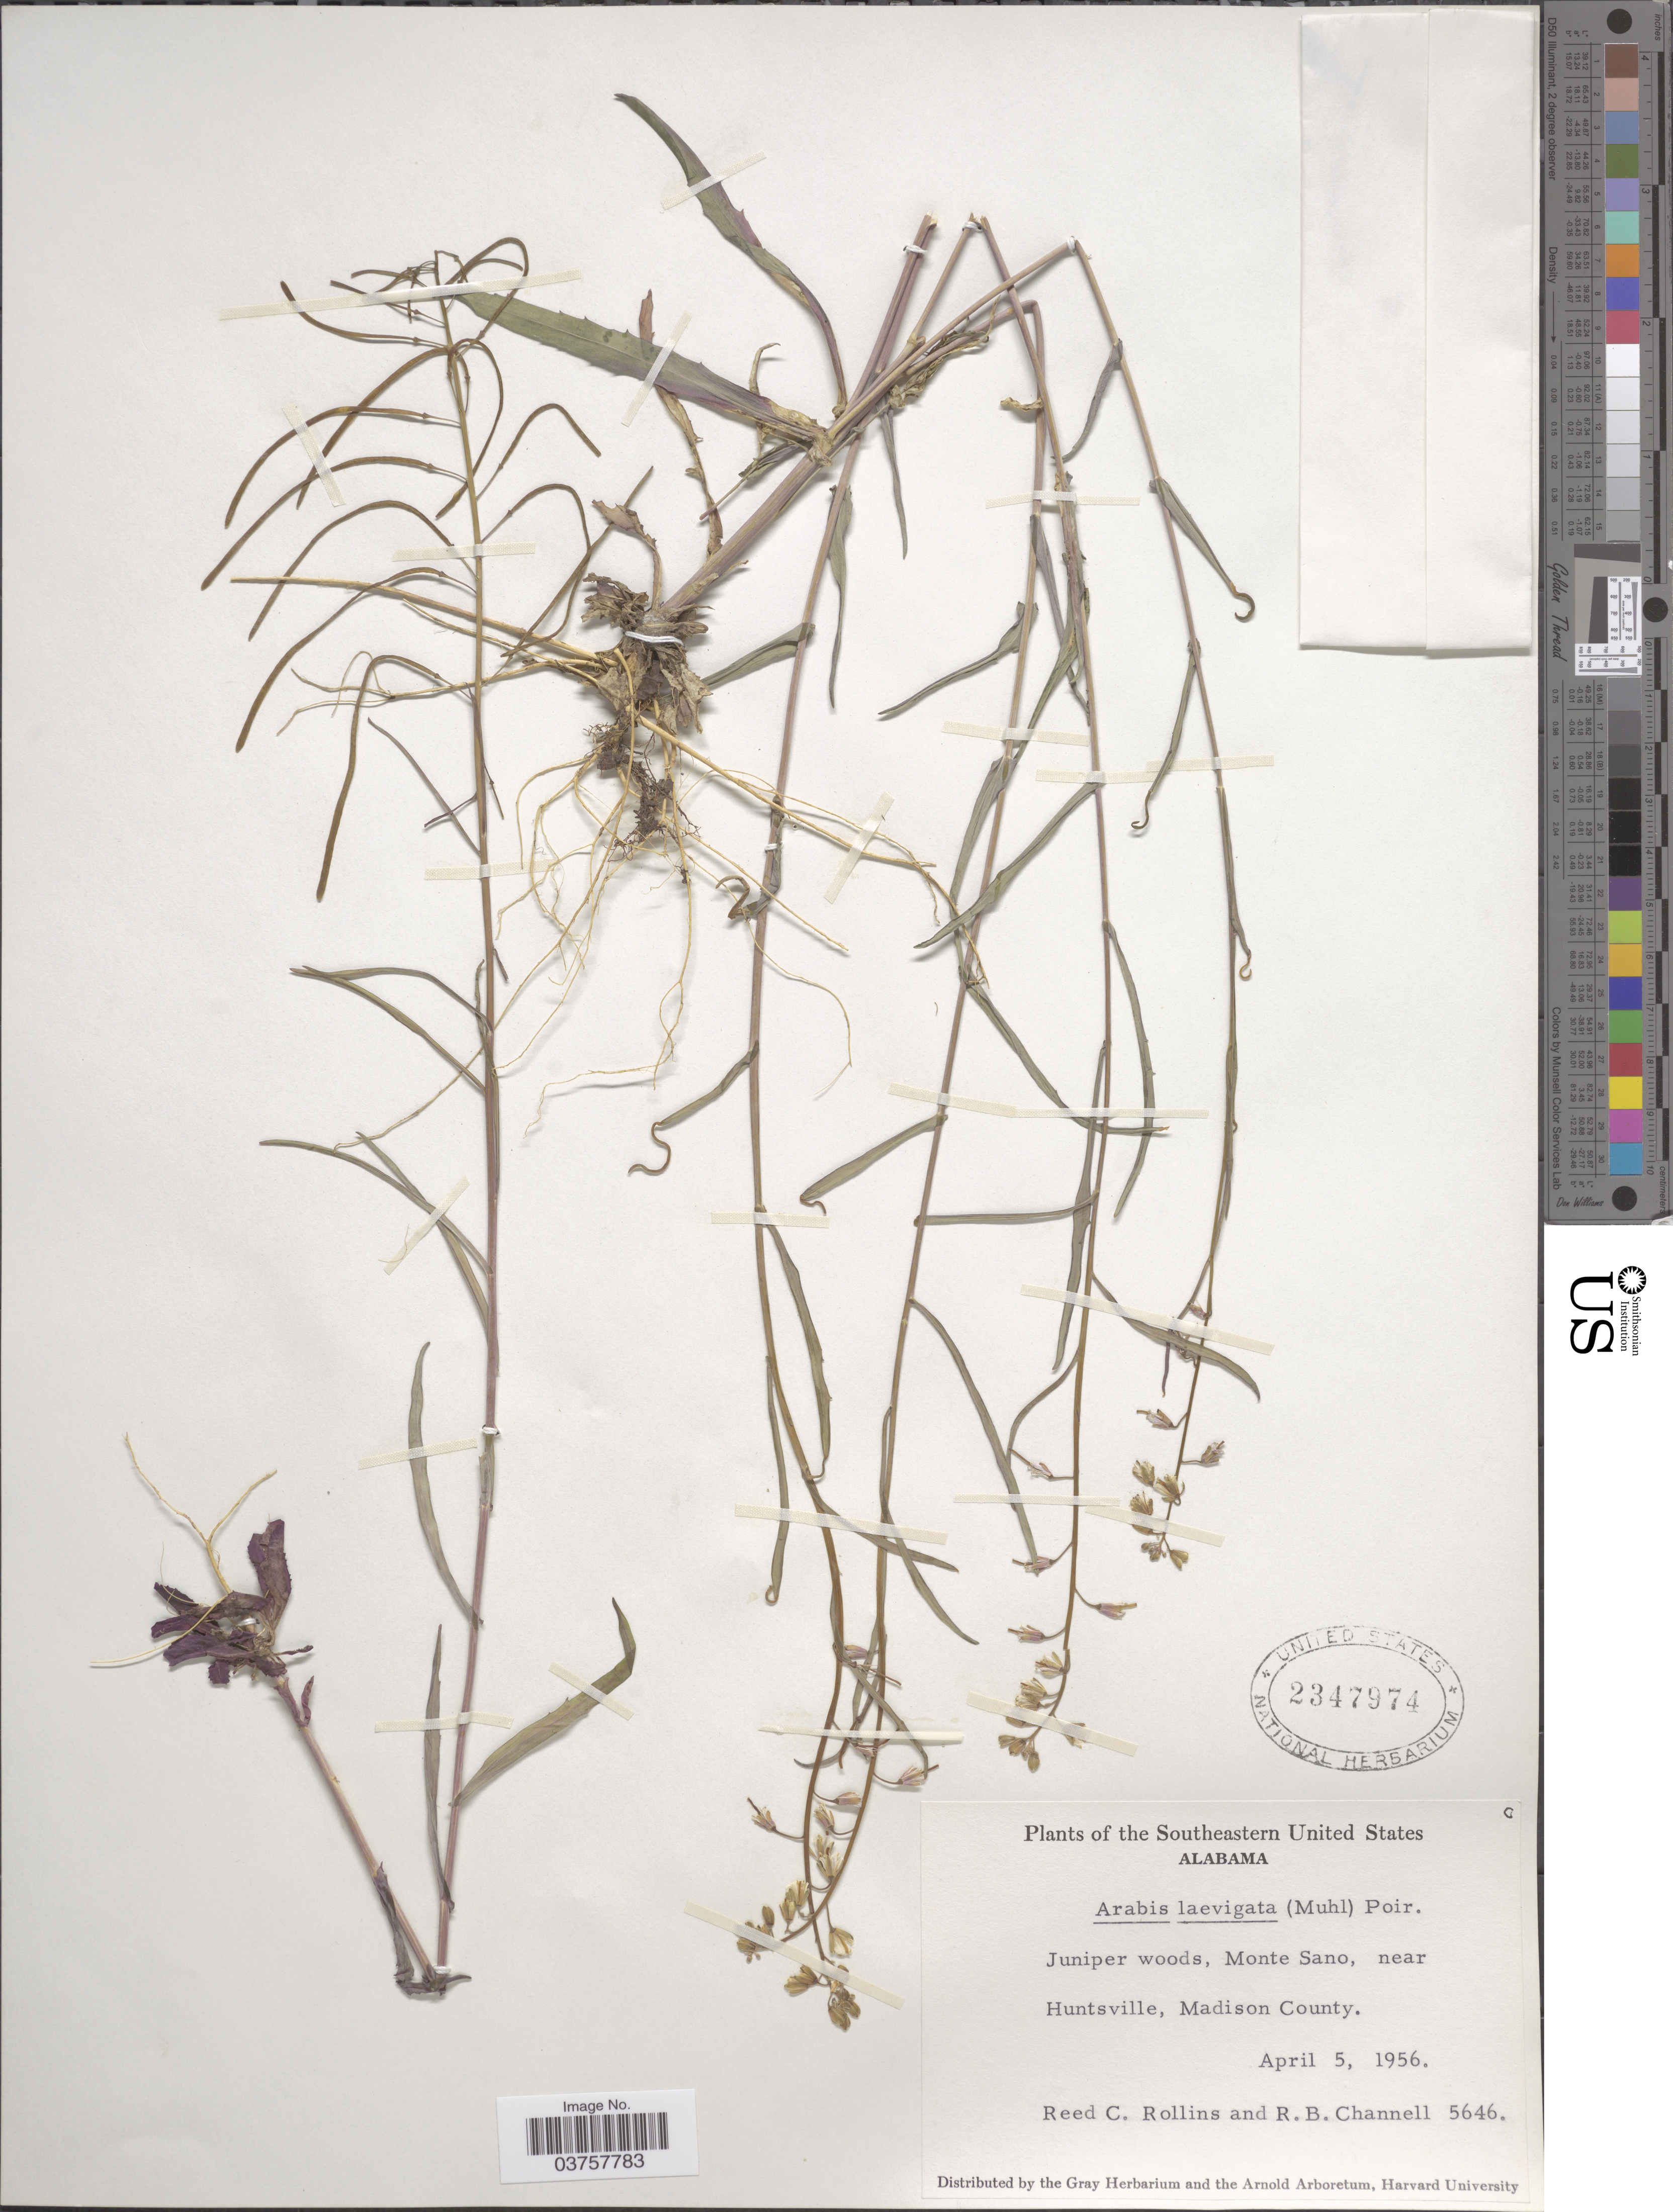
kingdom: Plantae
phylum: Tracheophyta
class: Magnoliopsida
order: Brassicales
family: Brassicaceae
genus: Arabis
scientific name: Arabis laevigata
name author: (Muhl. ex Willd.) Poir.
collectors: R. C. Rollins & R. B. Channell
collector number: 5646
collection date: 1956-04-05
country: United States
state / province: Alabama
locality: The Southeastern United States. Juniper woods, Monte Sano, near Huntsville, Madison County.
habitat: juniper woods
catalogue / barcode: US 2347974